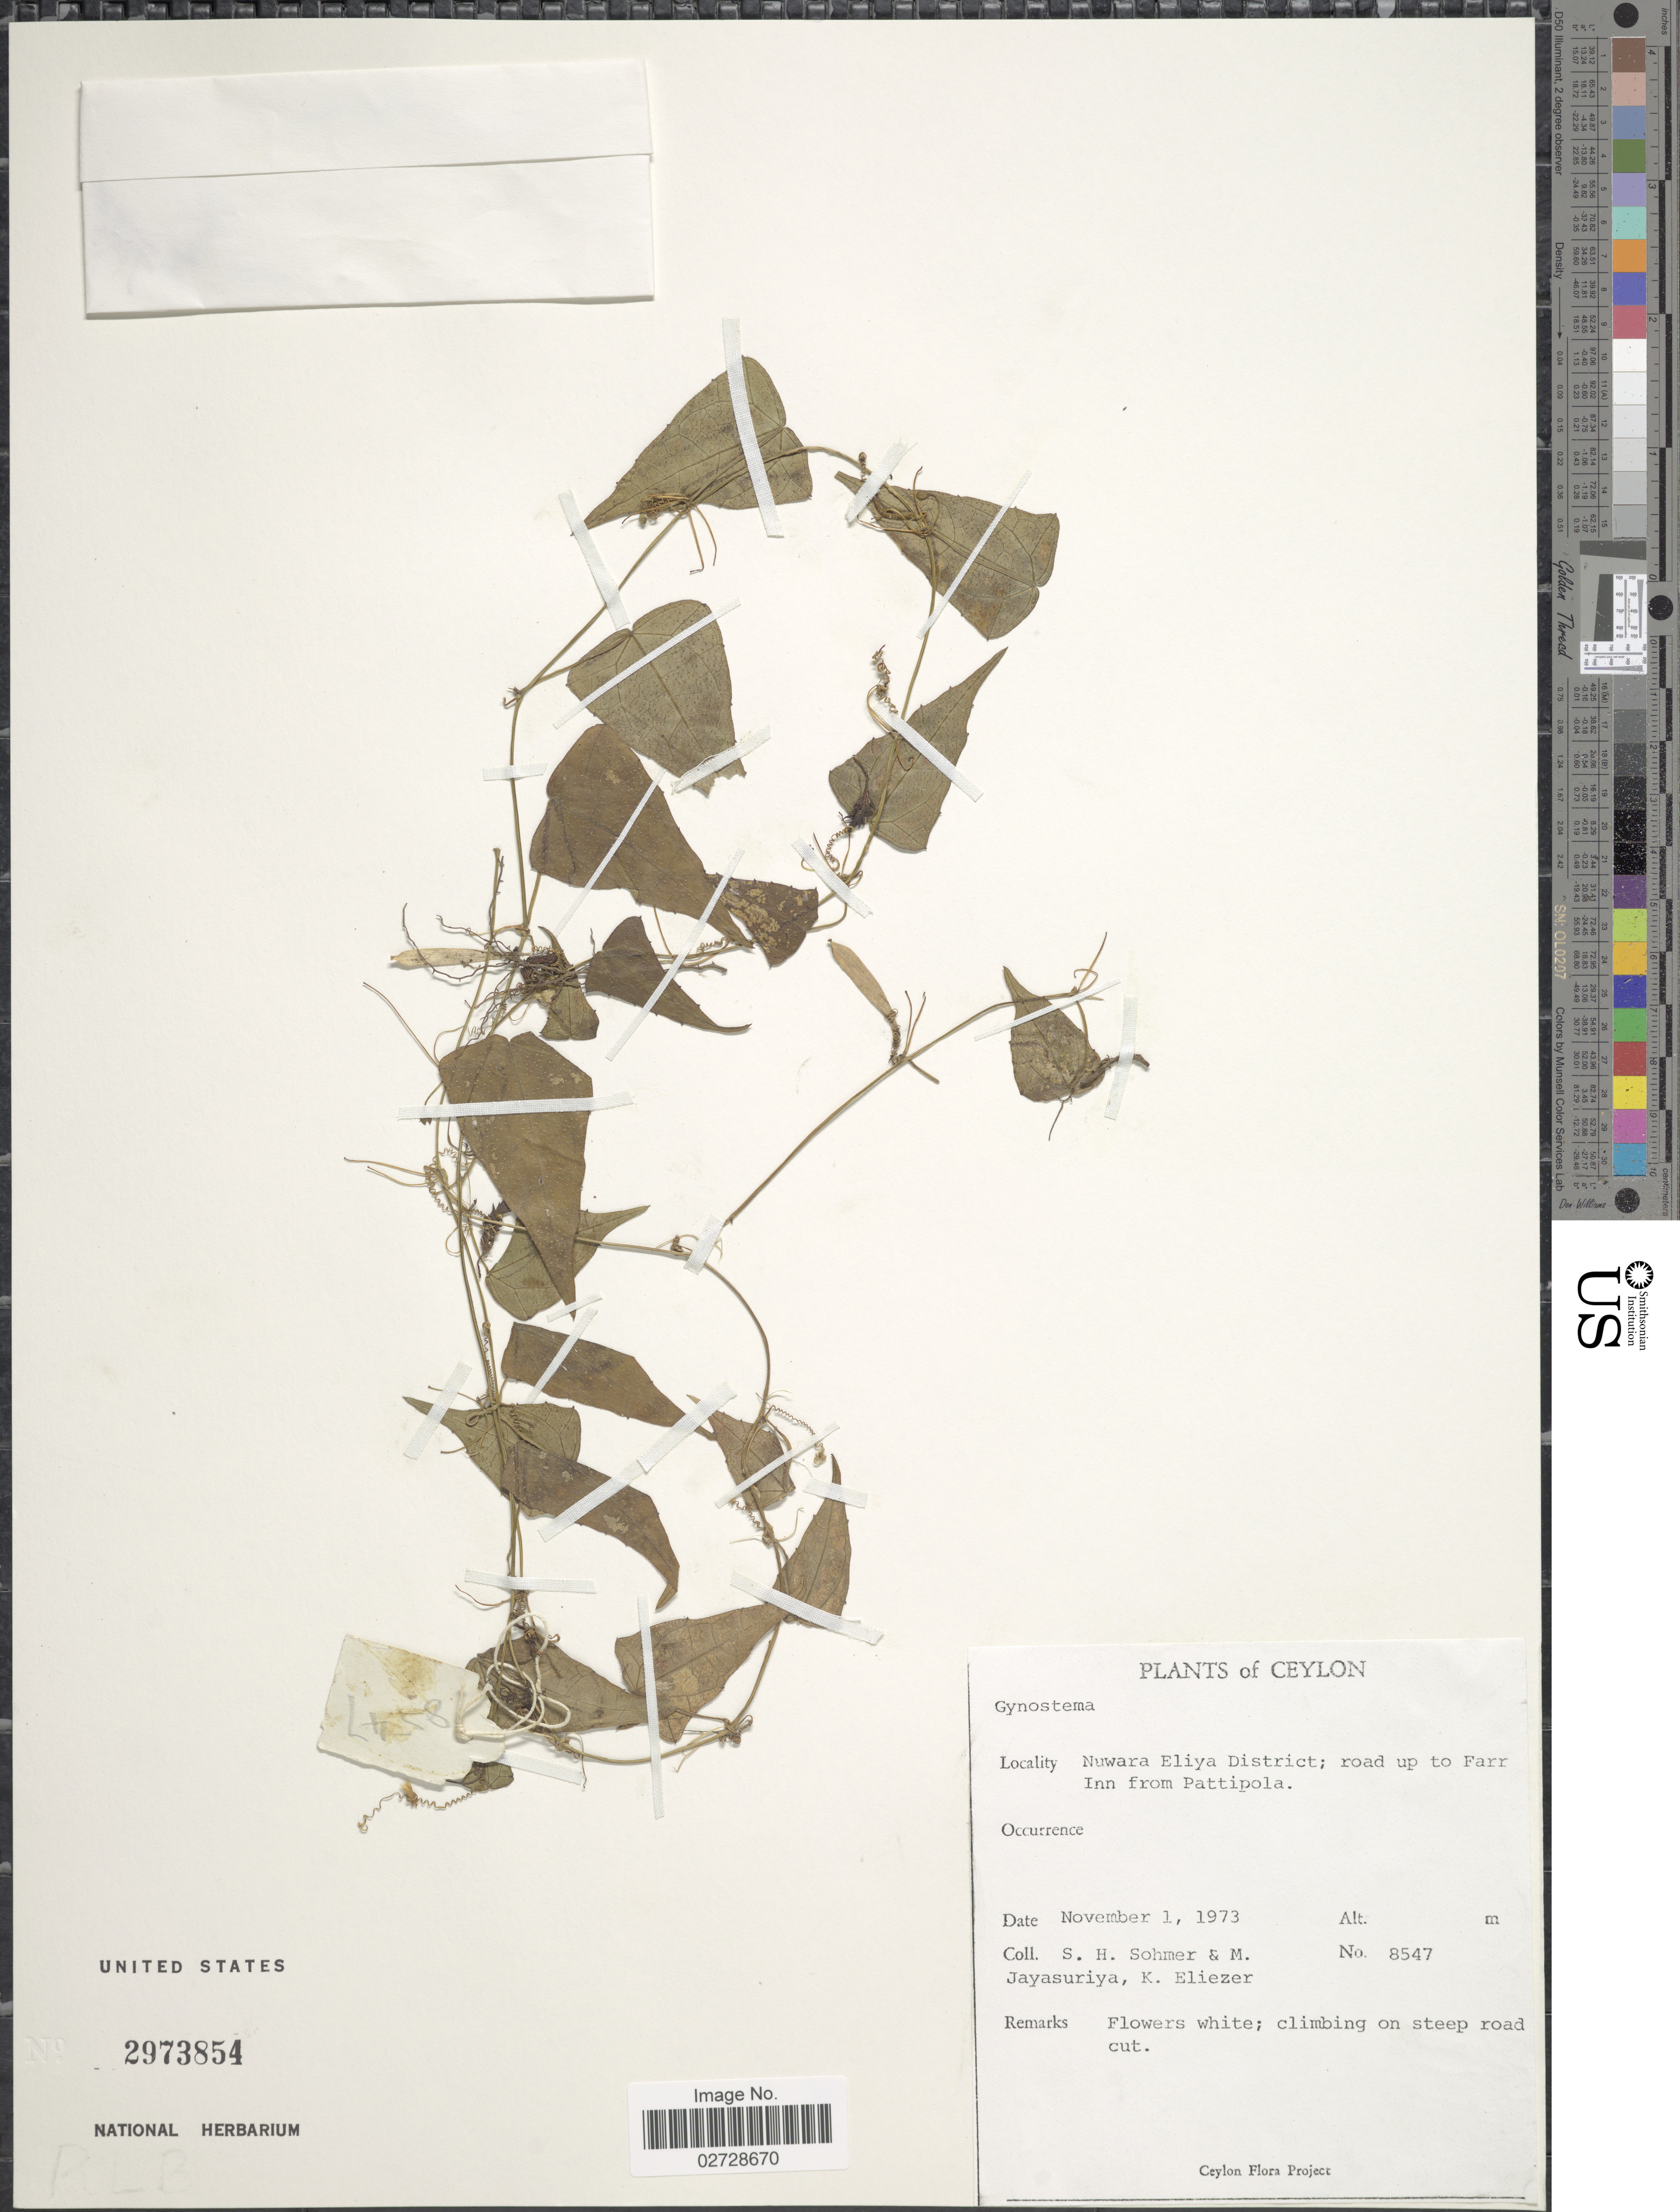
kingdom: Plantae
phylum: Tracheophyta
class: Magnoliopsida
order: Cucurbitales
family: Cucurbitaceae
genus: Gynostemma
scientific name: Gynostemma pentaphyllum var. pentaphyllum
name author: (Thunb.) Makino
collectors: S. H. Sohmer, M. Jayasuriya & K. Eliezer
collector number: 8547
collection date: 1973-11-01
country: Sri Lanka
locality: Ceylon, Nuwara Eliya District; road up to Farr Inn from Pattipola, on steep road cut.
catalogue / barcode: US 2973854